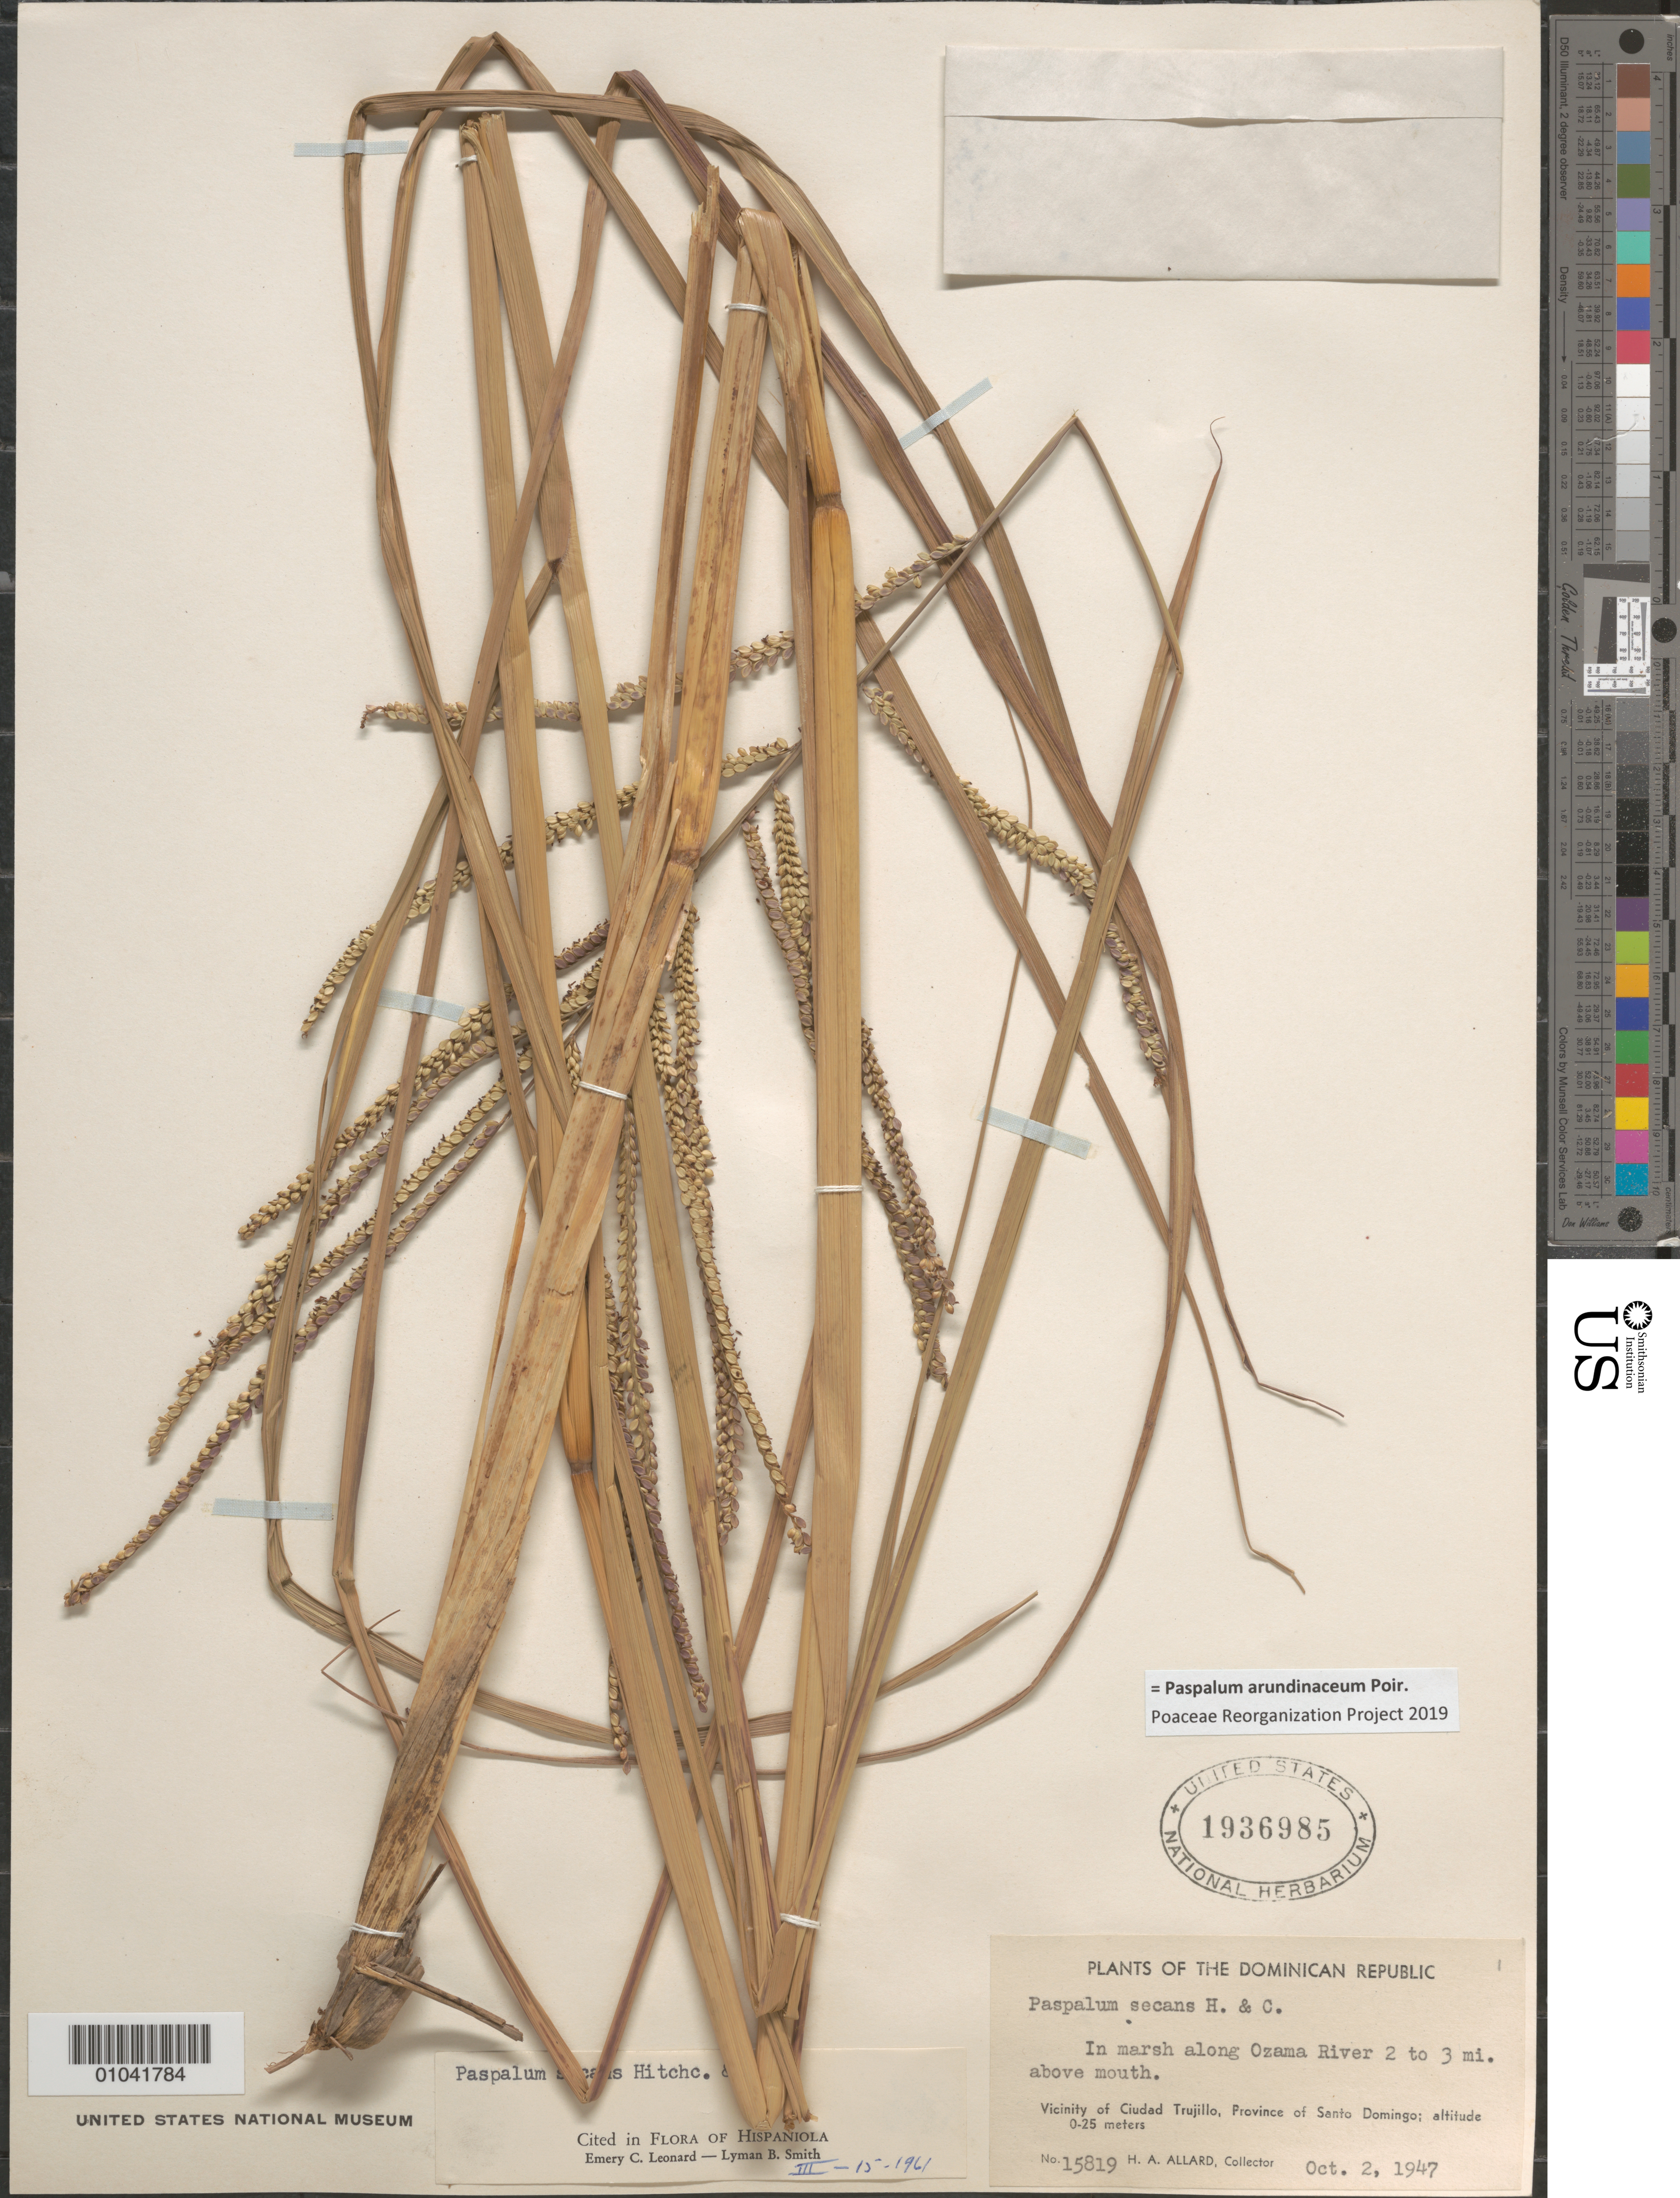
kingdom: Plantae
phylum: Tracheophyta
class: Liliopsida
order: Poales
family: Poaceae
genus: Paspalum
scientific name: Paspalum secans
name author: Hitchc. & Chase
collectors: H. A. Allard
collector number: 15819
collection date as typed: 02 Oct 1947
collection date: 1947-10-02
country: Dominican Republic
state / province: Distrito Nacional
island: Hispaniola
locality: Vicinity of Ciudad Trujillo, Province of Santo Domingo, in marsh along Ozama River, 2 to 3 miles above mouth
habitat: in marsh along river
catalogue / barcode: US 1936985